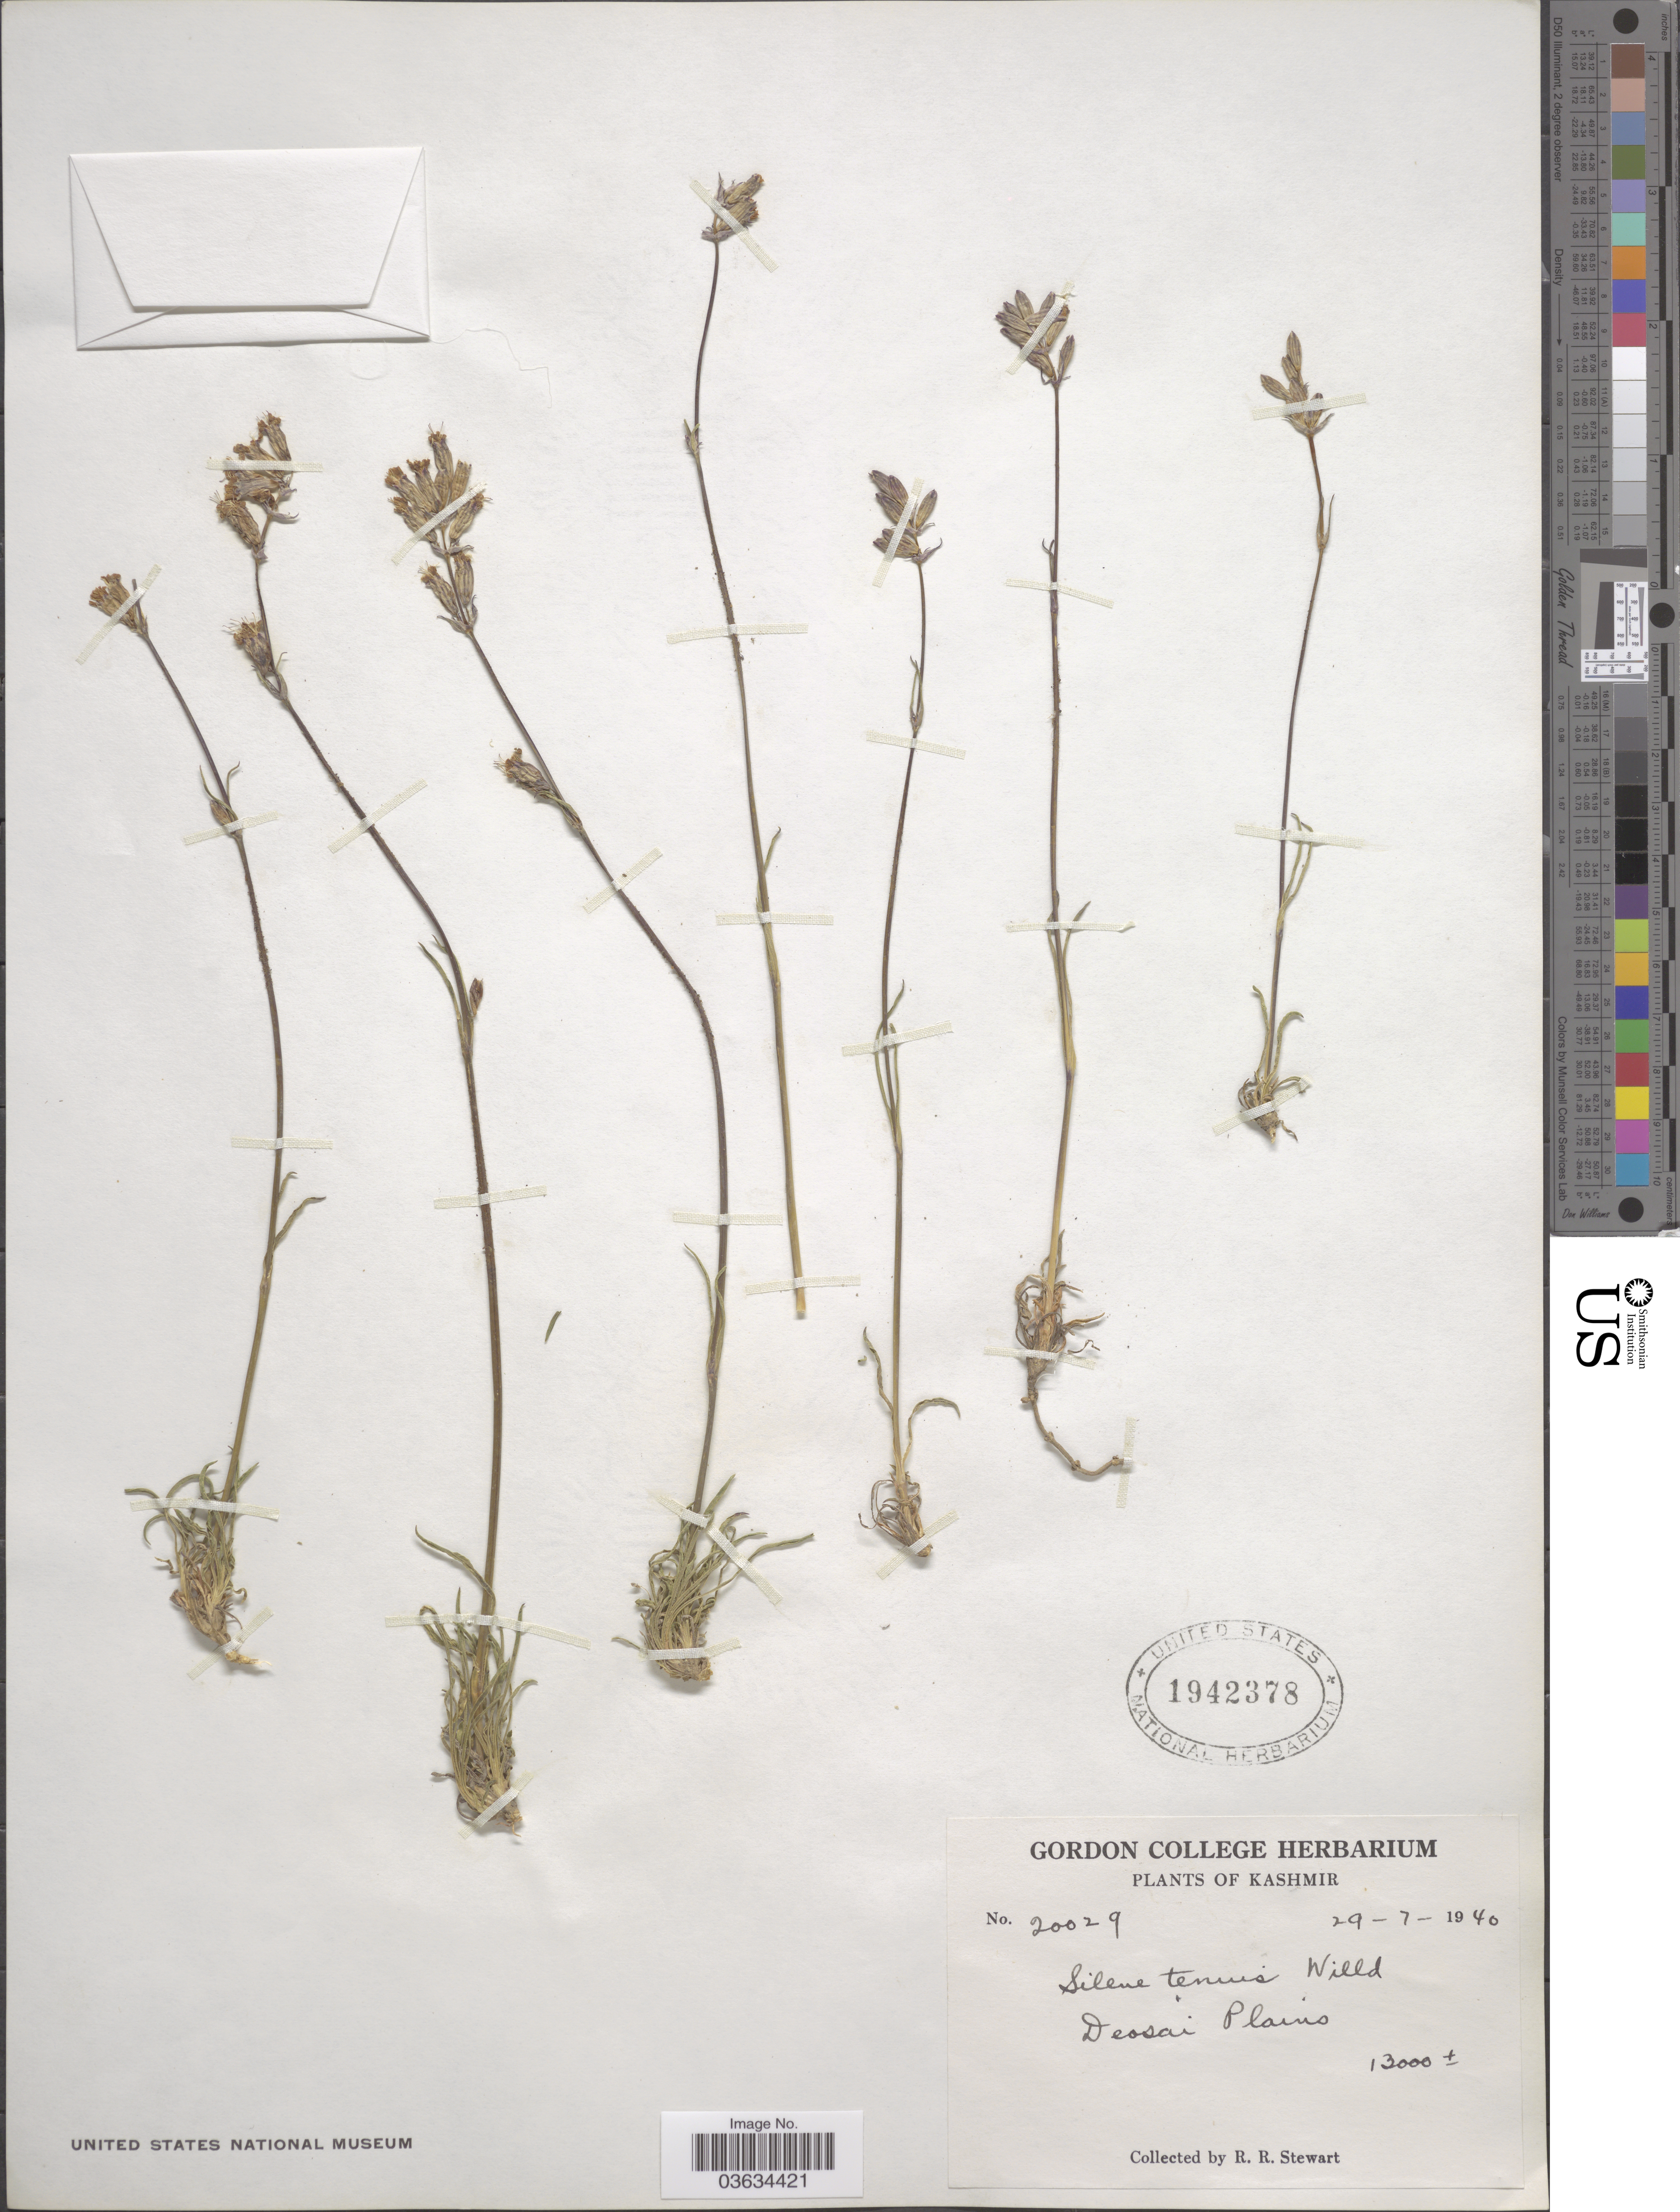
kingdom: Plantae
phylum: Tracheophyta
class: Magnoliopsida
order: Caryophyllales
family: Caryophyllaceae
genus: Silene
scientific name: Silene tenuis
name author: Willd.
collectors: R. Stewart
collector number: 20029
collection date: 1940-07-29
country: India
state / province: Jammu and Kashmir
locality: Kashmir. Dessai Plains.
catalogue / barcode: US 1942378